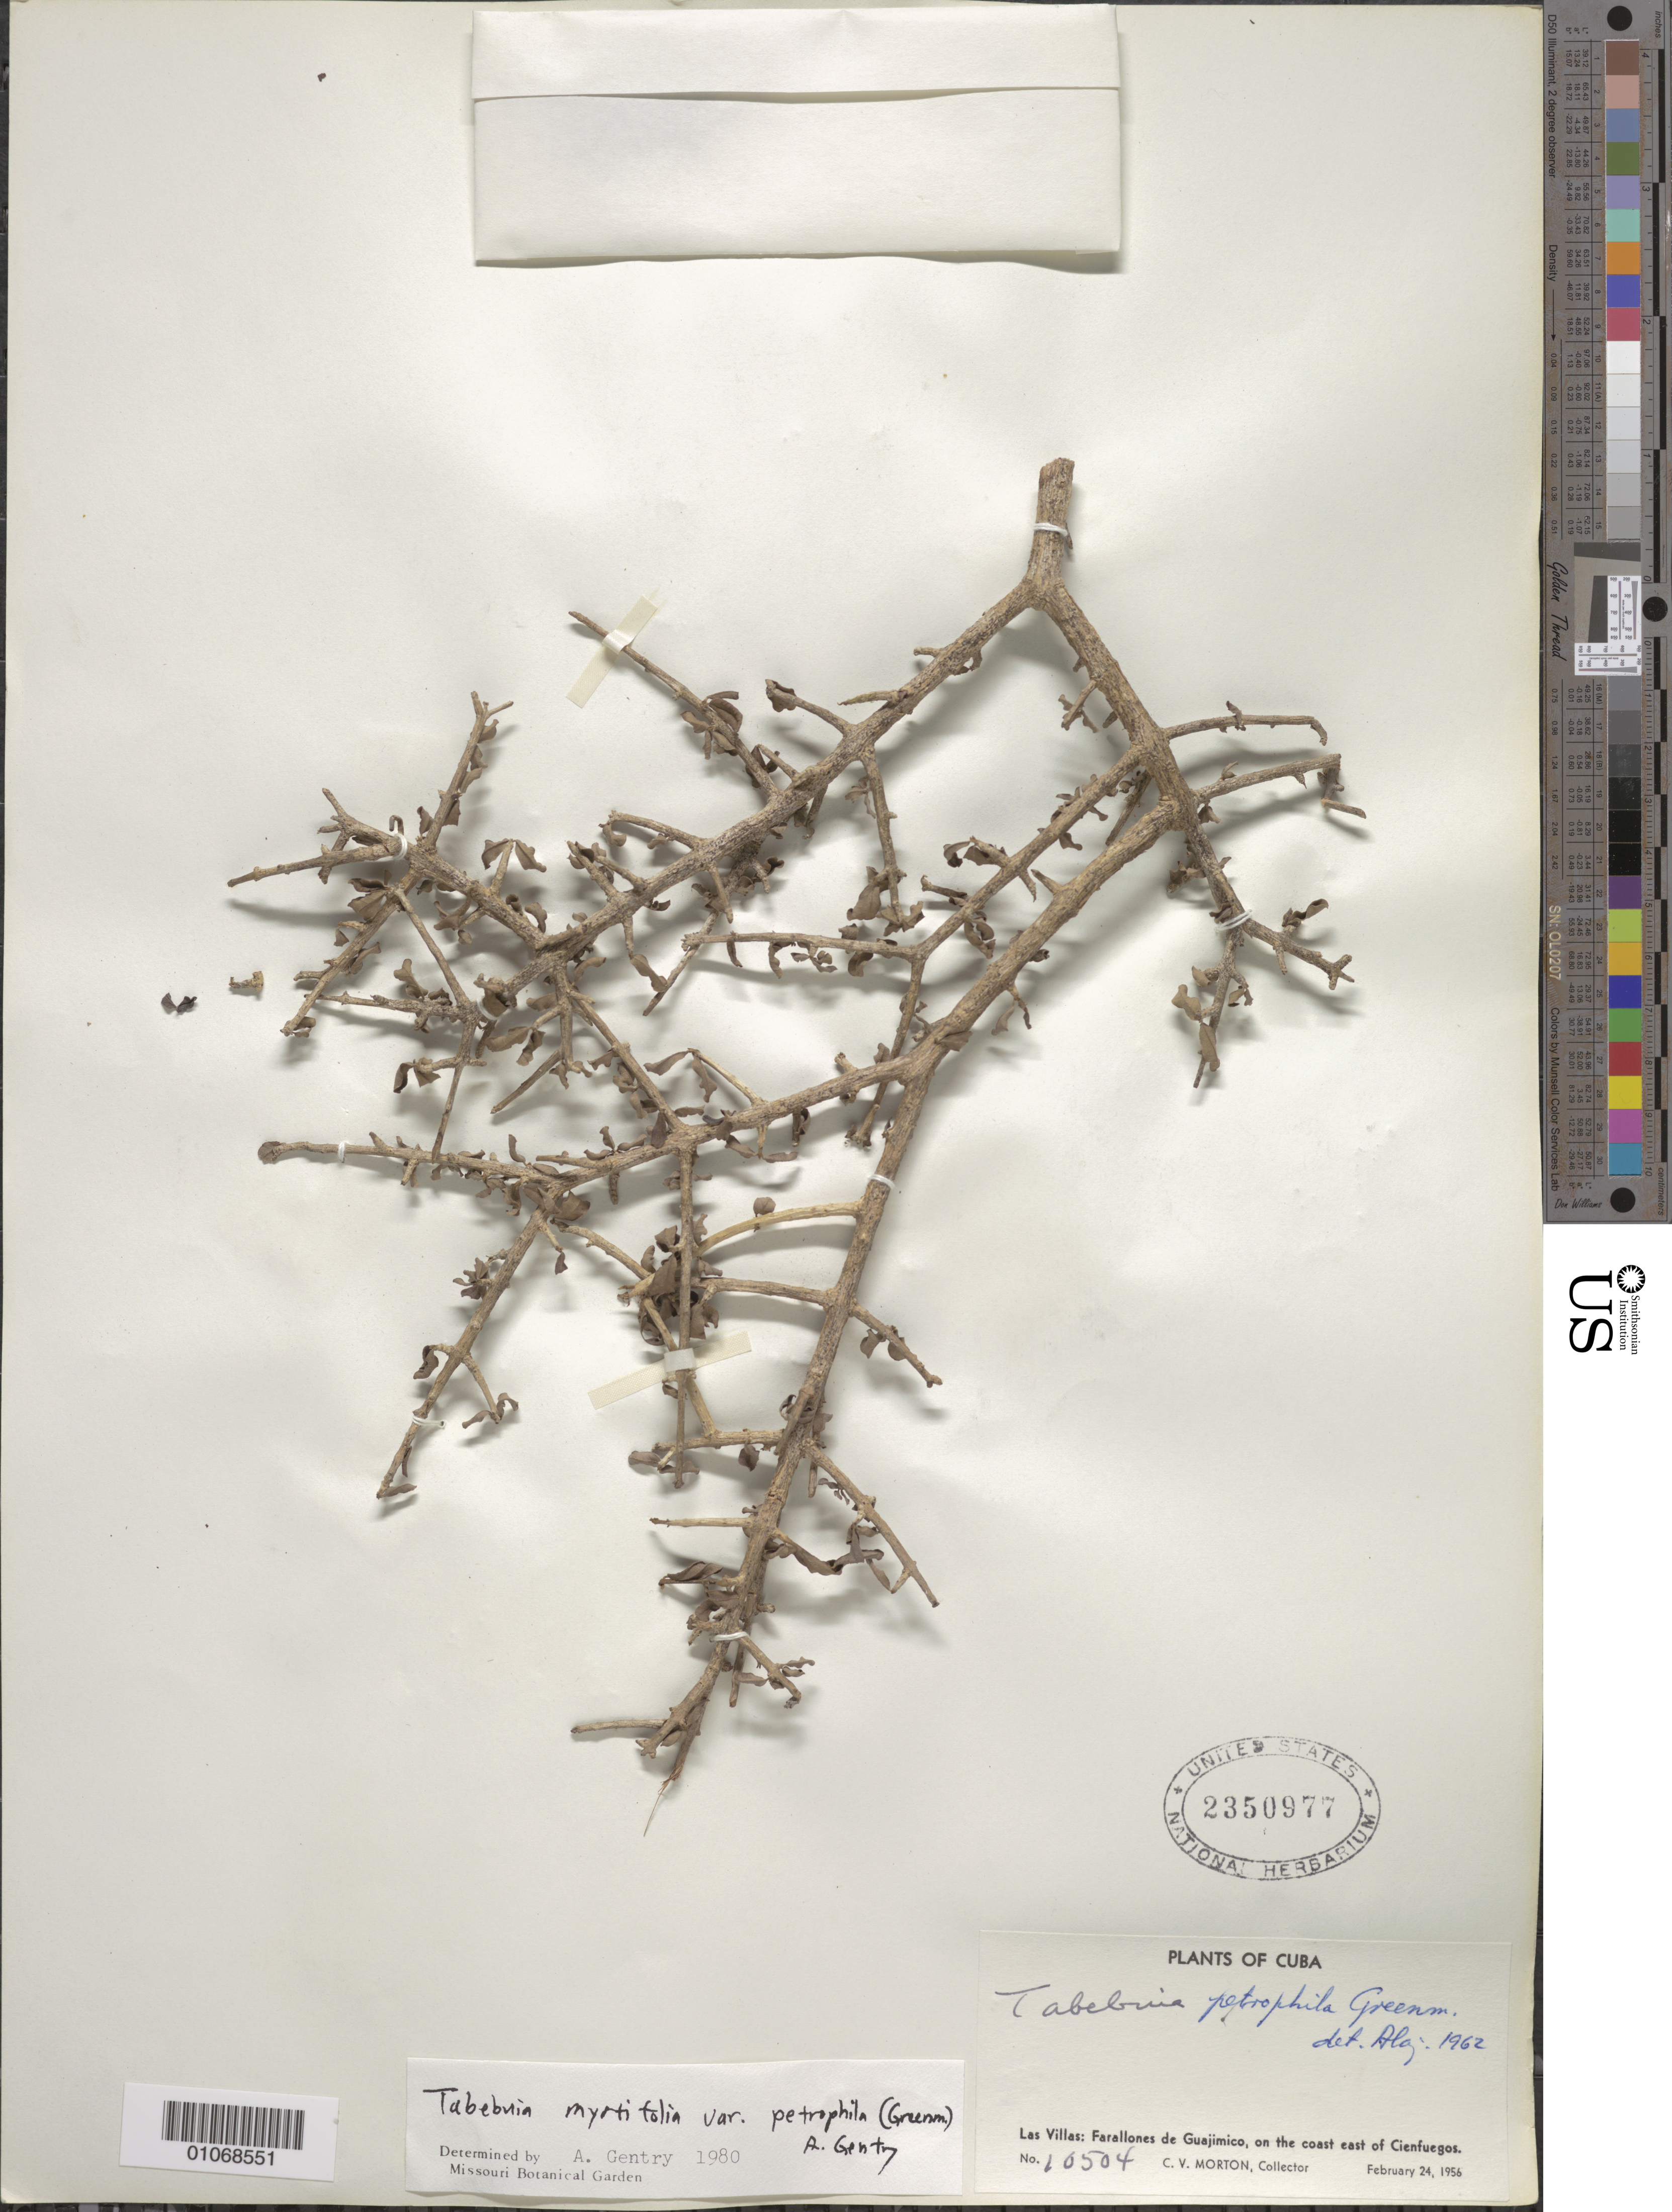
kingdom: Plantae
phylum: Tracheophyta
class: Magnoliopsida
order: Lamiales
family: Bignoniaceae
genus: Tabebuia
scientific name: Tabebuia myrtifolia var. petrophila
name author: (Greenm.) A.H. Gentry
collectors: C. V. Morton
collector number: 10504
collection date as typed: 24 Feb 1956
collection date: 1956-02-24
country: Cuba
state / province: Las Villas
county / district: Cienfuegos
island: Cuba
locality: Cliffs of Guajimico, on the coast east of Cienfuegos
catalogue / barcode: US 2350977